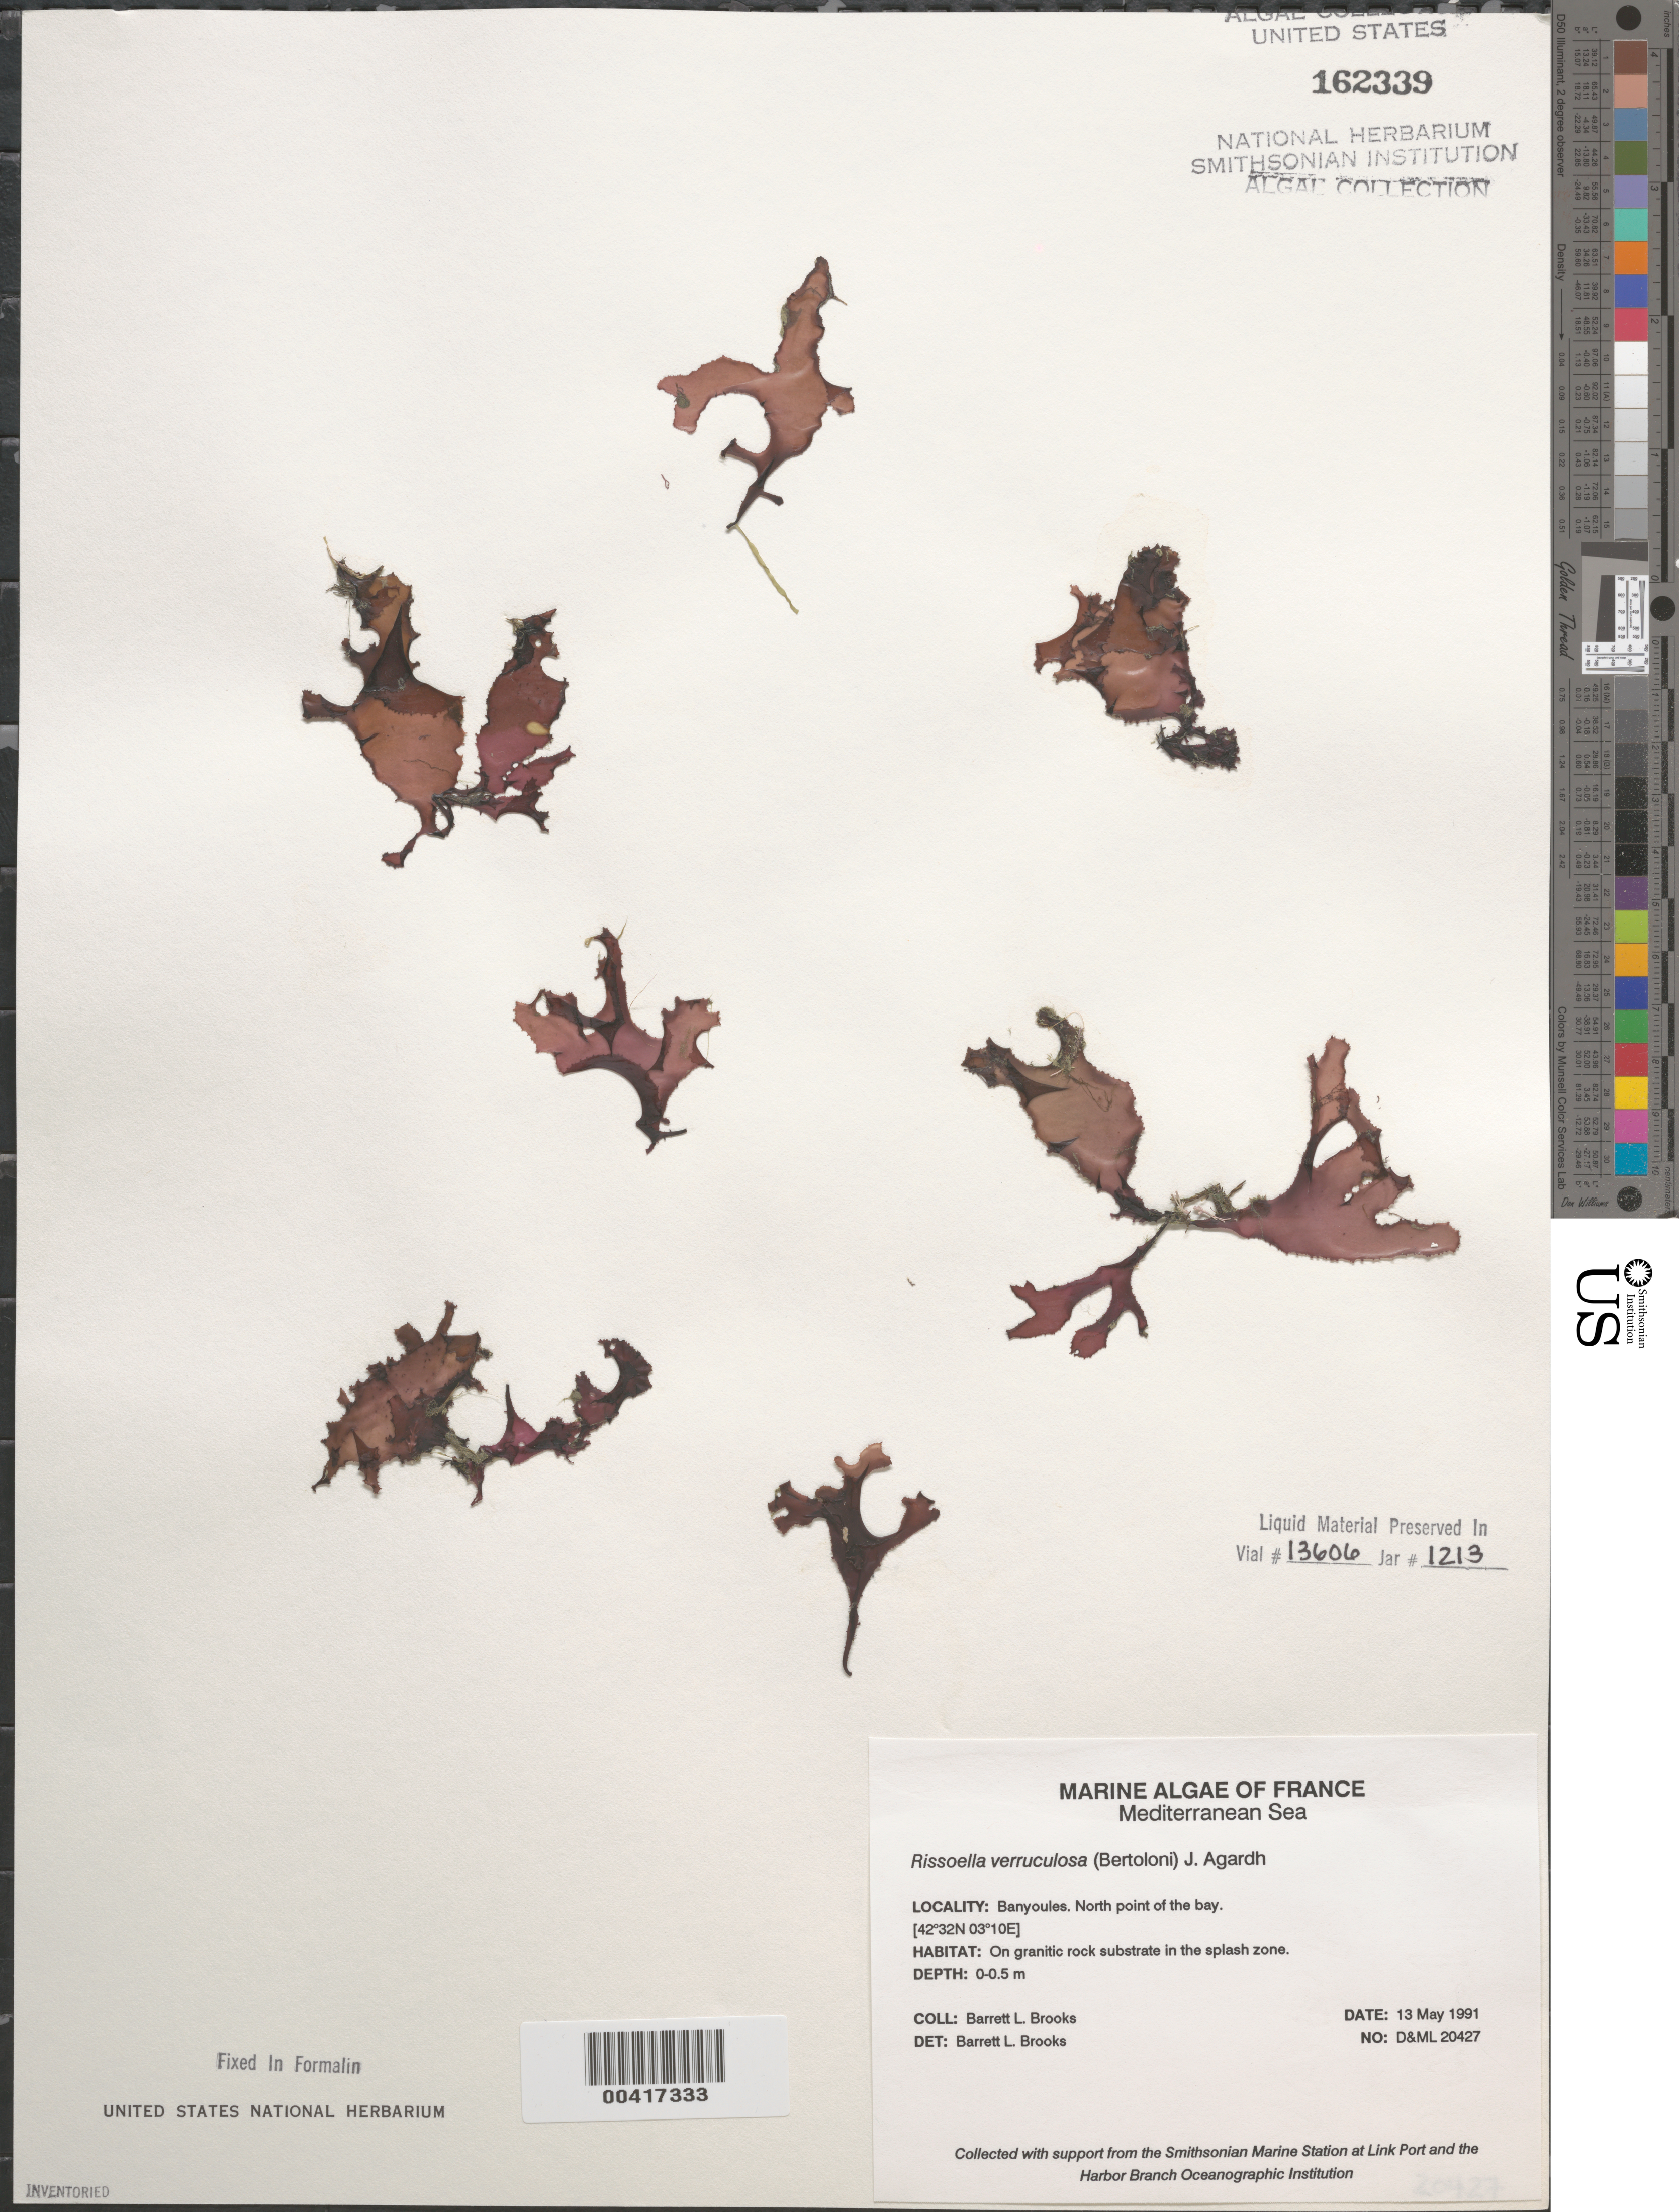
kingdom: Plantae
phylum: Rhodophyta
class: Florideophyceae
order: Gigartinales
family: Rissoellaceae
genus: Rissoella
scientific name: Rissoella verruculosa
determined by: Brooks, B. L., (BOT), Smithsonian Institution - National Museum of Natural History (UNITED STATES)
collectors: B. Brooks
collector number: D&ML 20427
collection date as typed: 13 May 1991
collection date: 1991-05-13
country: France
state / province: Occitanie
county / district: Pyrénées-Orientales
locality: Banyuls-sur-Mer (Banyoules)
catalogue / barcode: US 162339